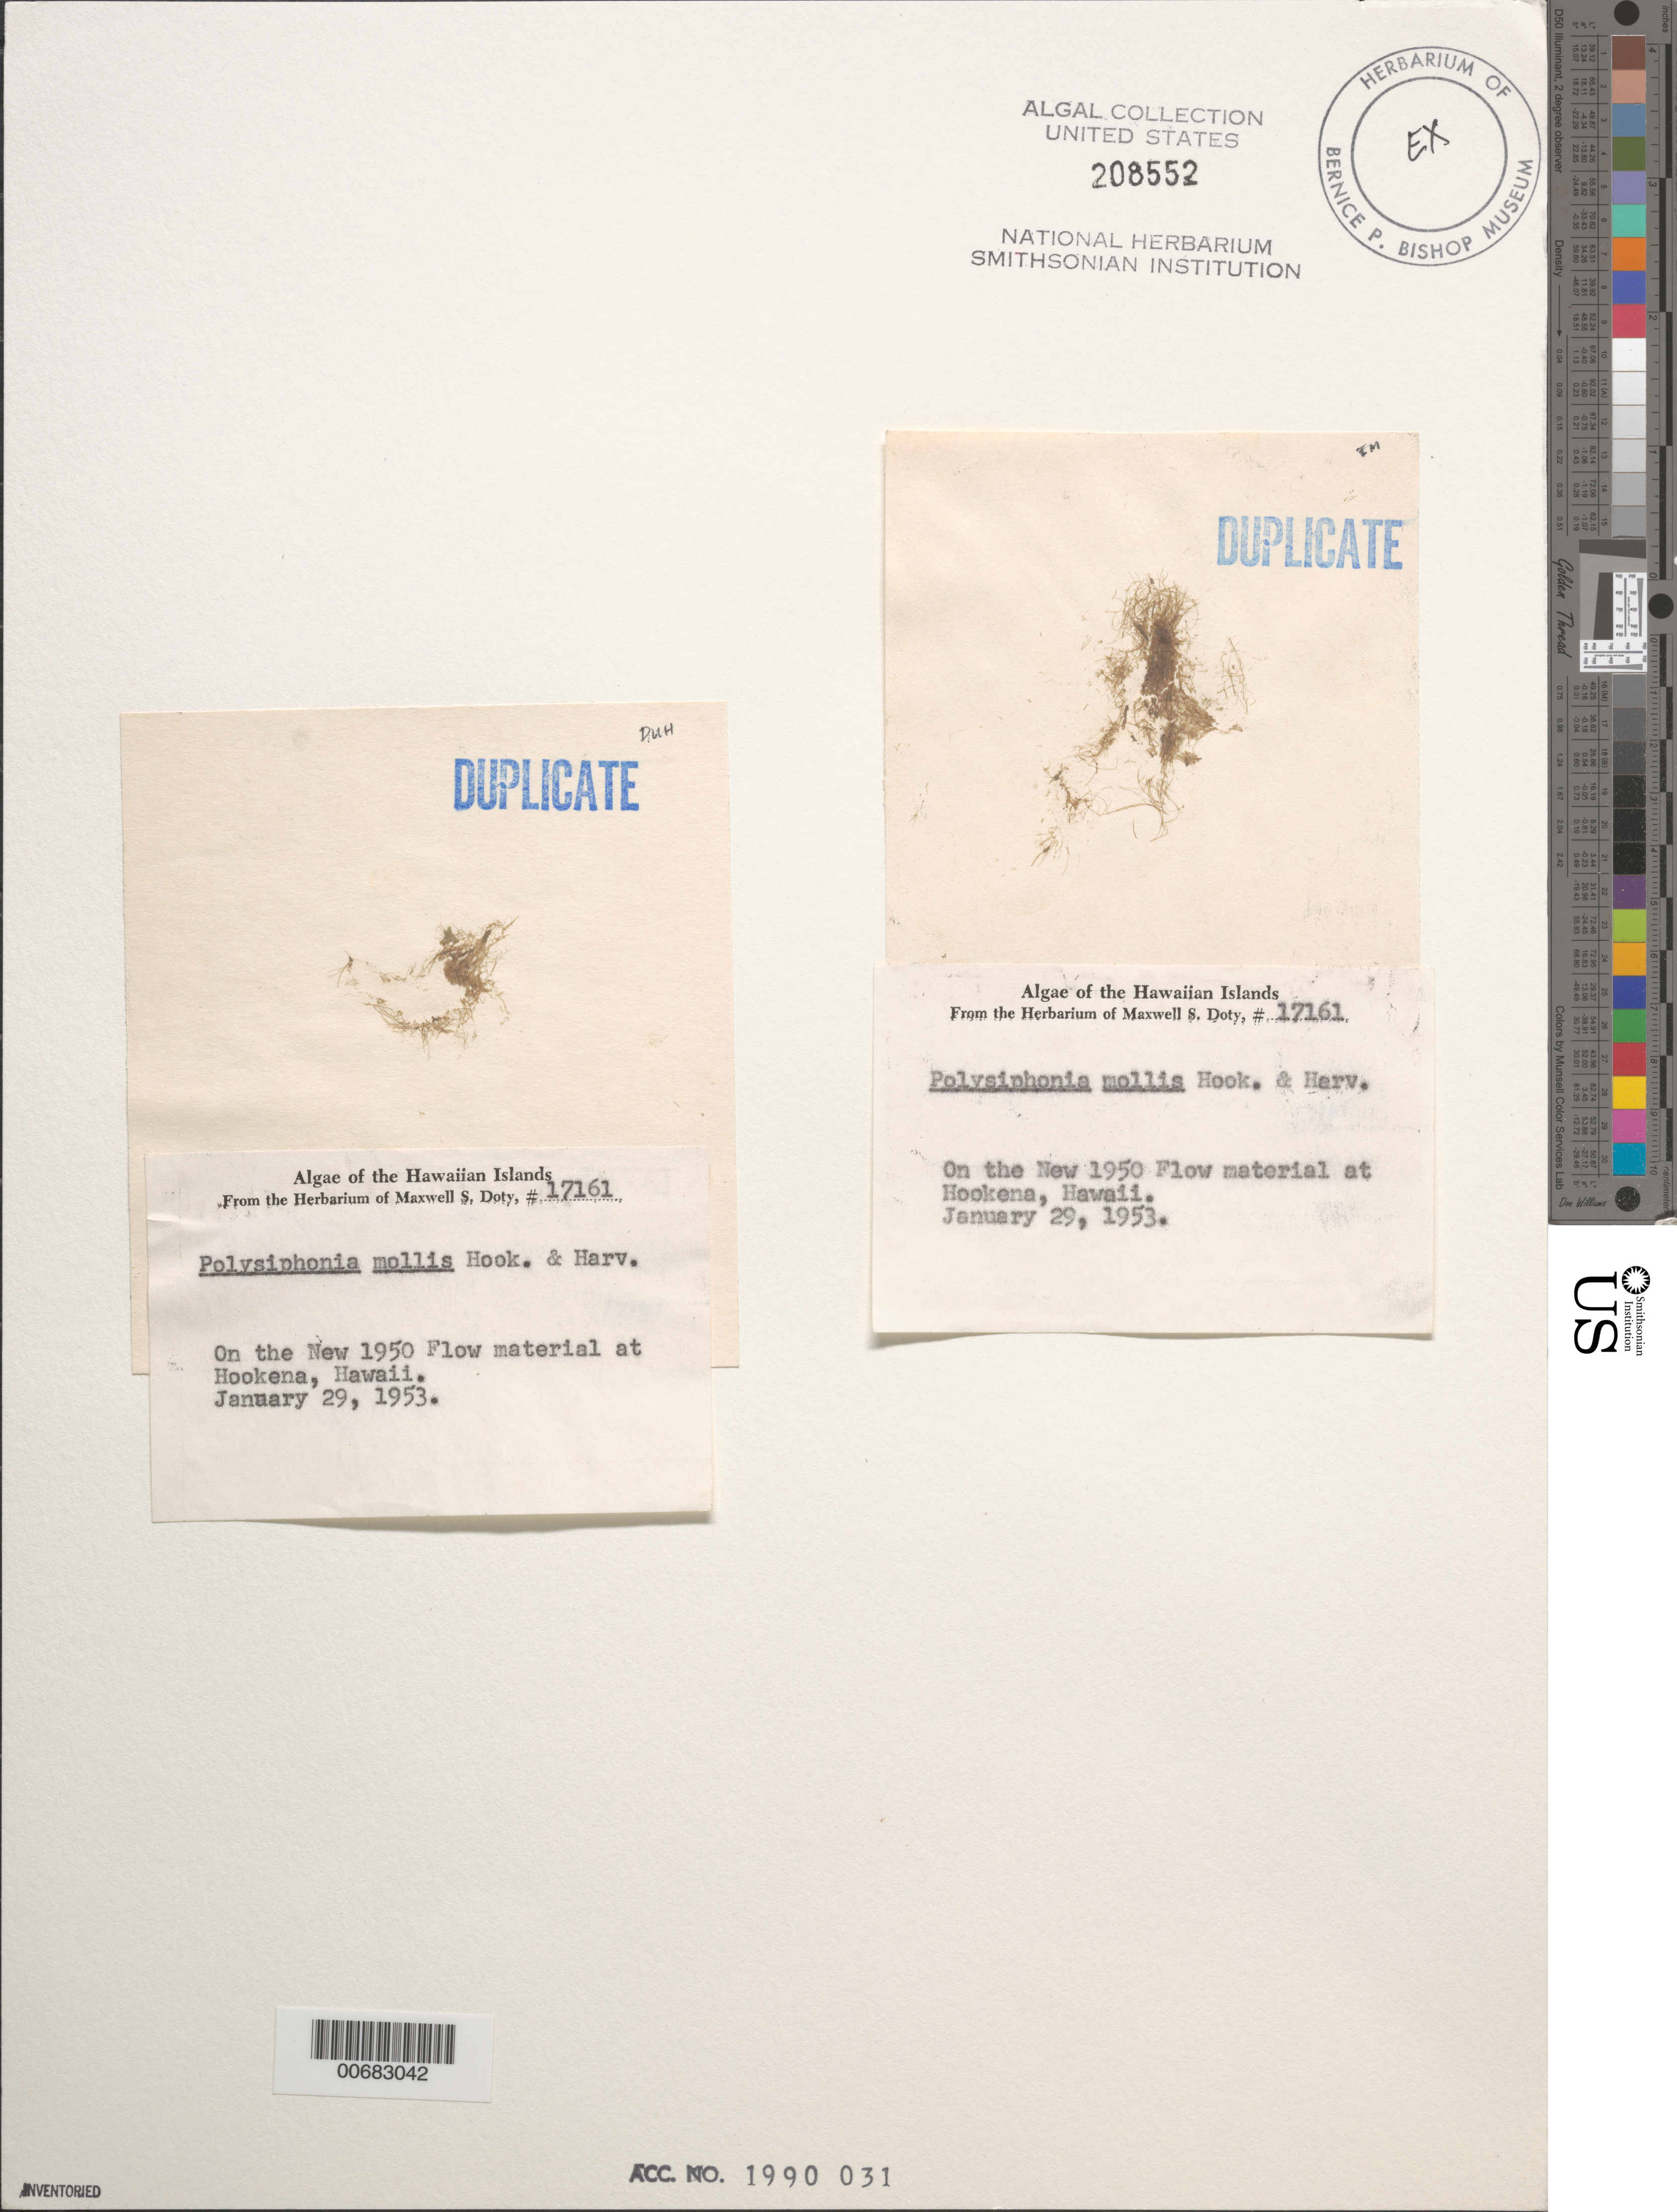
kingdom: Plantae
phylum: Rhodophyta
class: Florideophyceae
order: Ceramiales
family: Rhodomelaceae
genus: Polysiphonia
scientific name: Polysiphonia mollis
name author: Hook. f. & Harv.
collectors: M. S.Doty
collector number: MSD 17161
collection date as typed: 29 Jan 1953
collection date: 1953-01-29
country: United States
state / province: Hawaii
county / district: Hawaii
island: Hawaii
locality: New 1950 flow material, Hookena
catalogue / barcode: US 208552